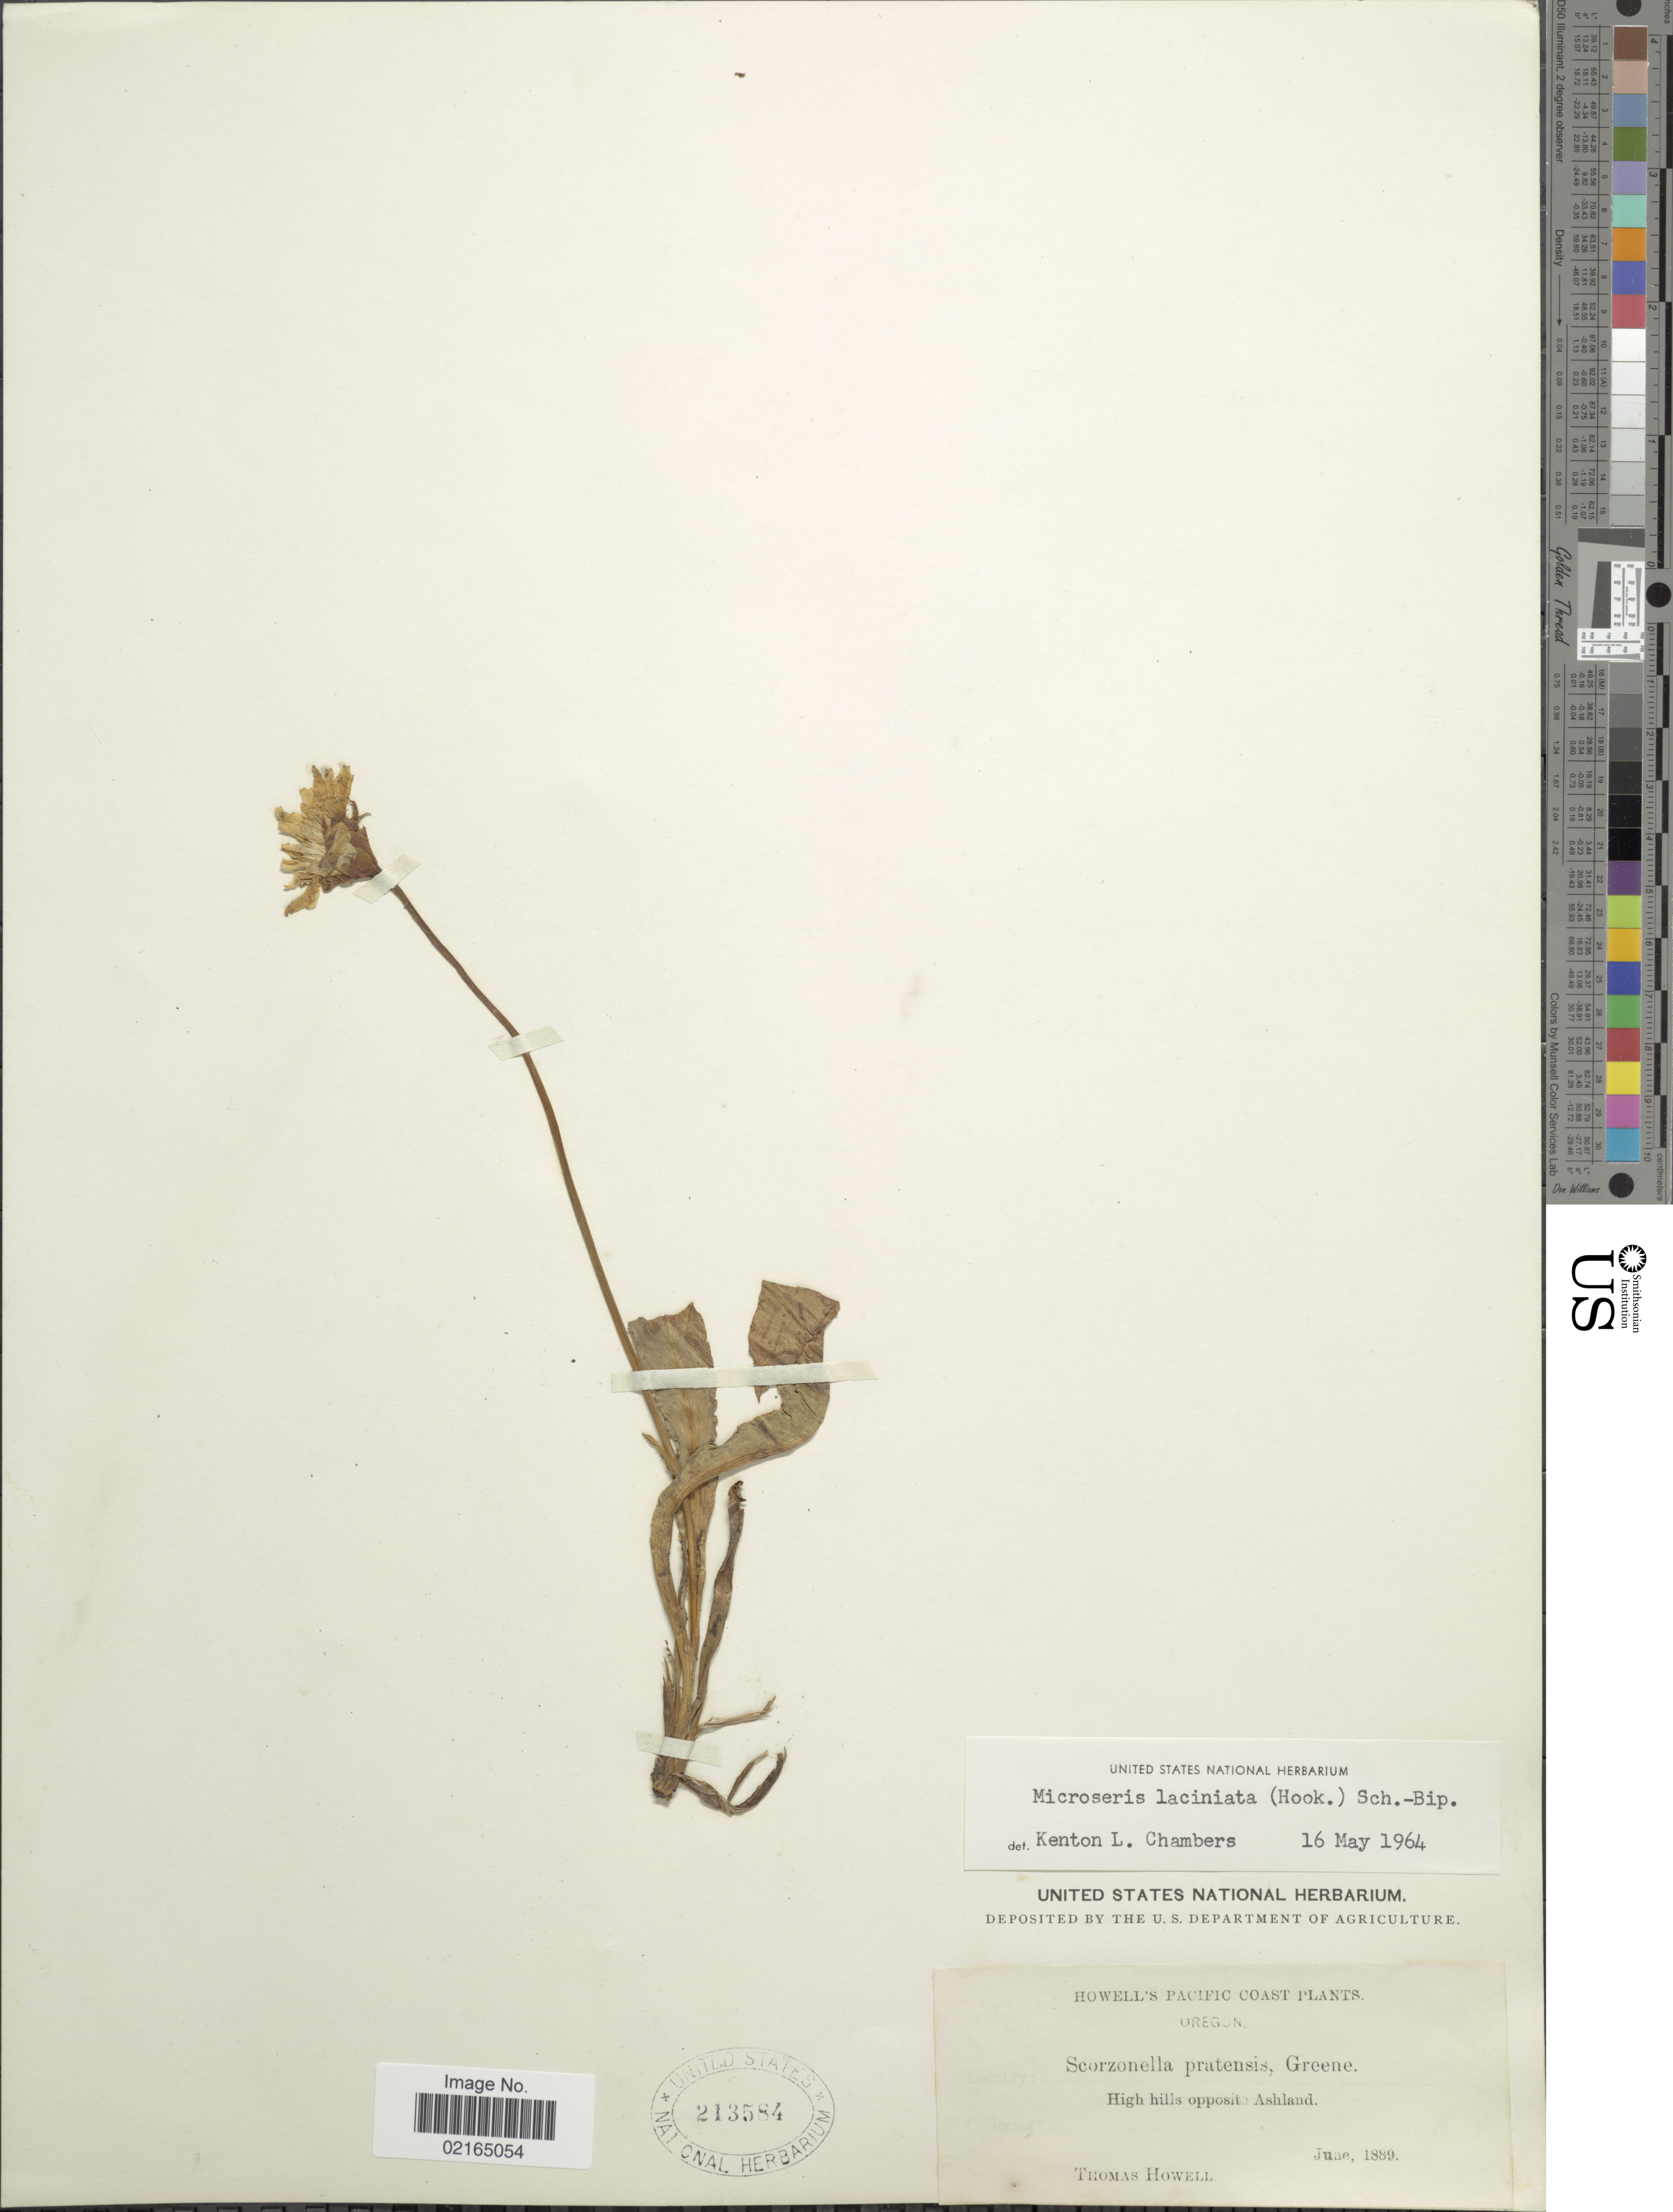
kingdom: Plantae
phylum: Tracheophyta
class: Magnoliopsida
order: Asterales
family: Asteraceae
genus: Microseris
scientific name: Microseris laciniata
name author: (Hook.) Sch. Bip.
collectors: T. Howell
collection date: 1889-06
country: United States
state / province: Oregon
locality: High hills opposite Ashland, Pacific Coast.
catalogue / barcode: US 213584